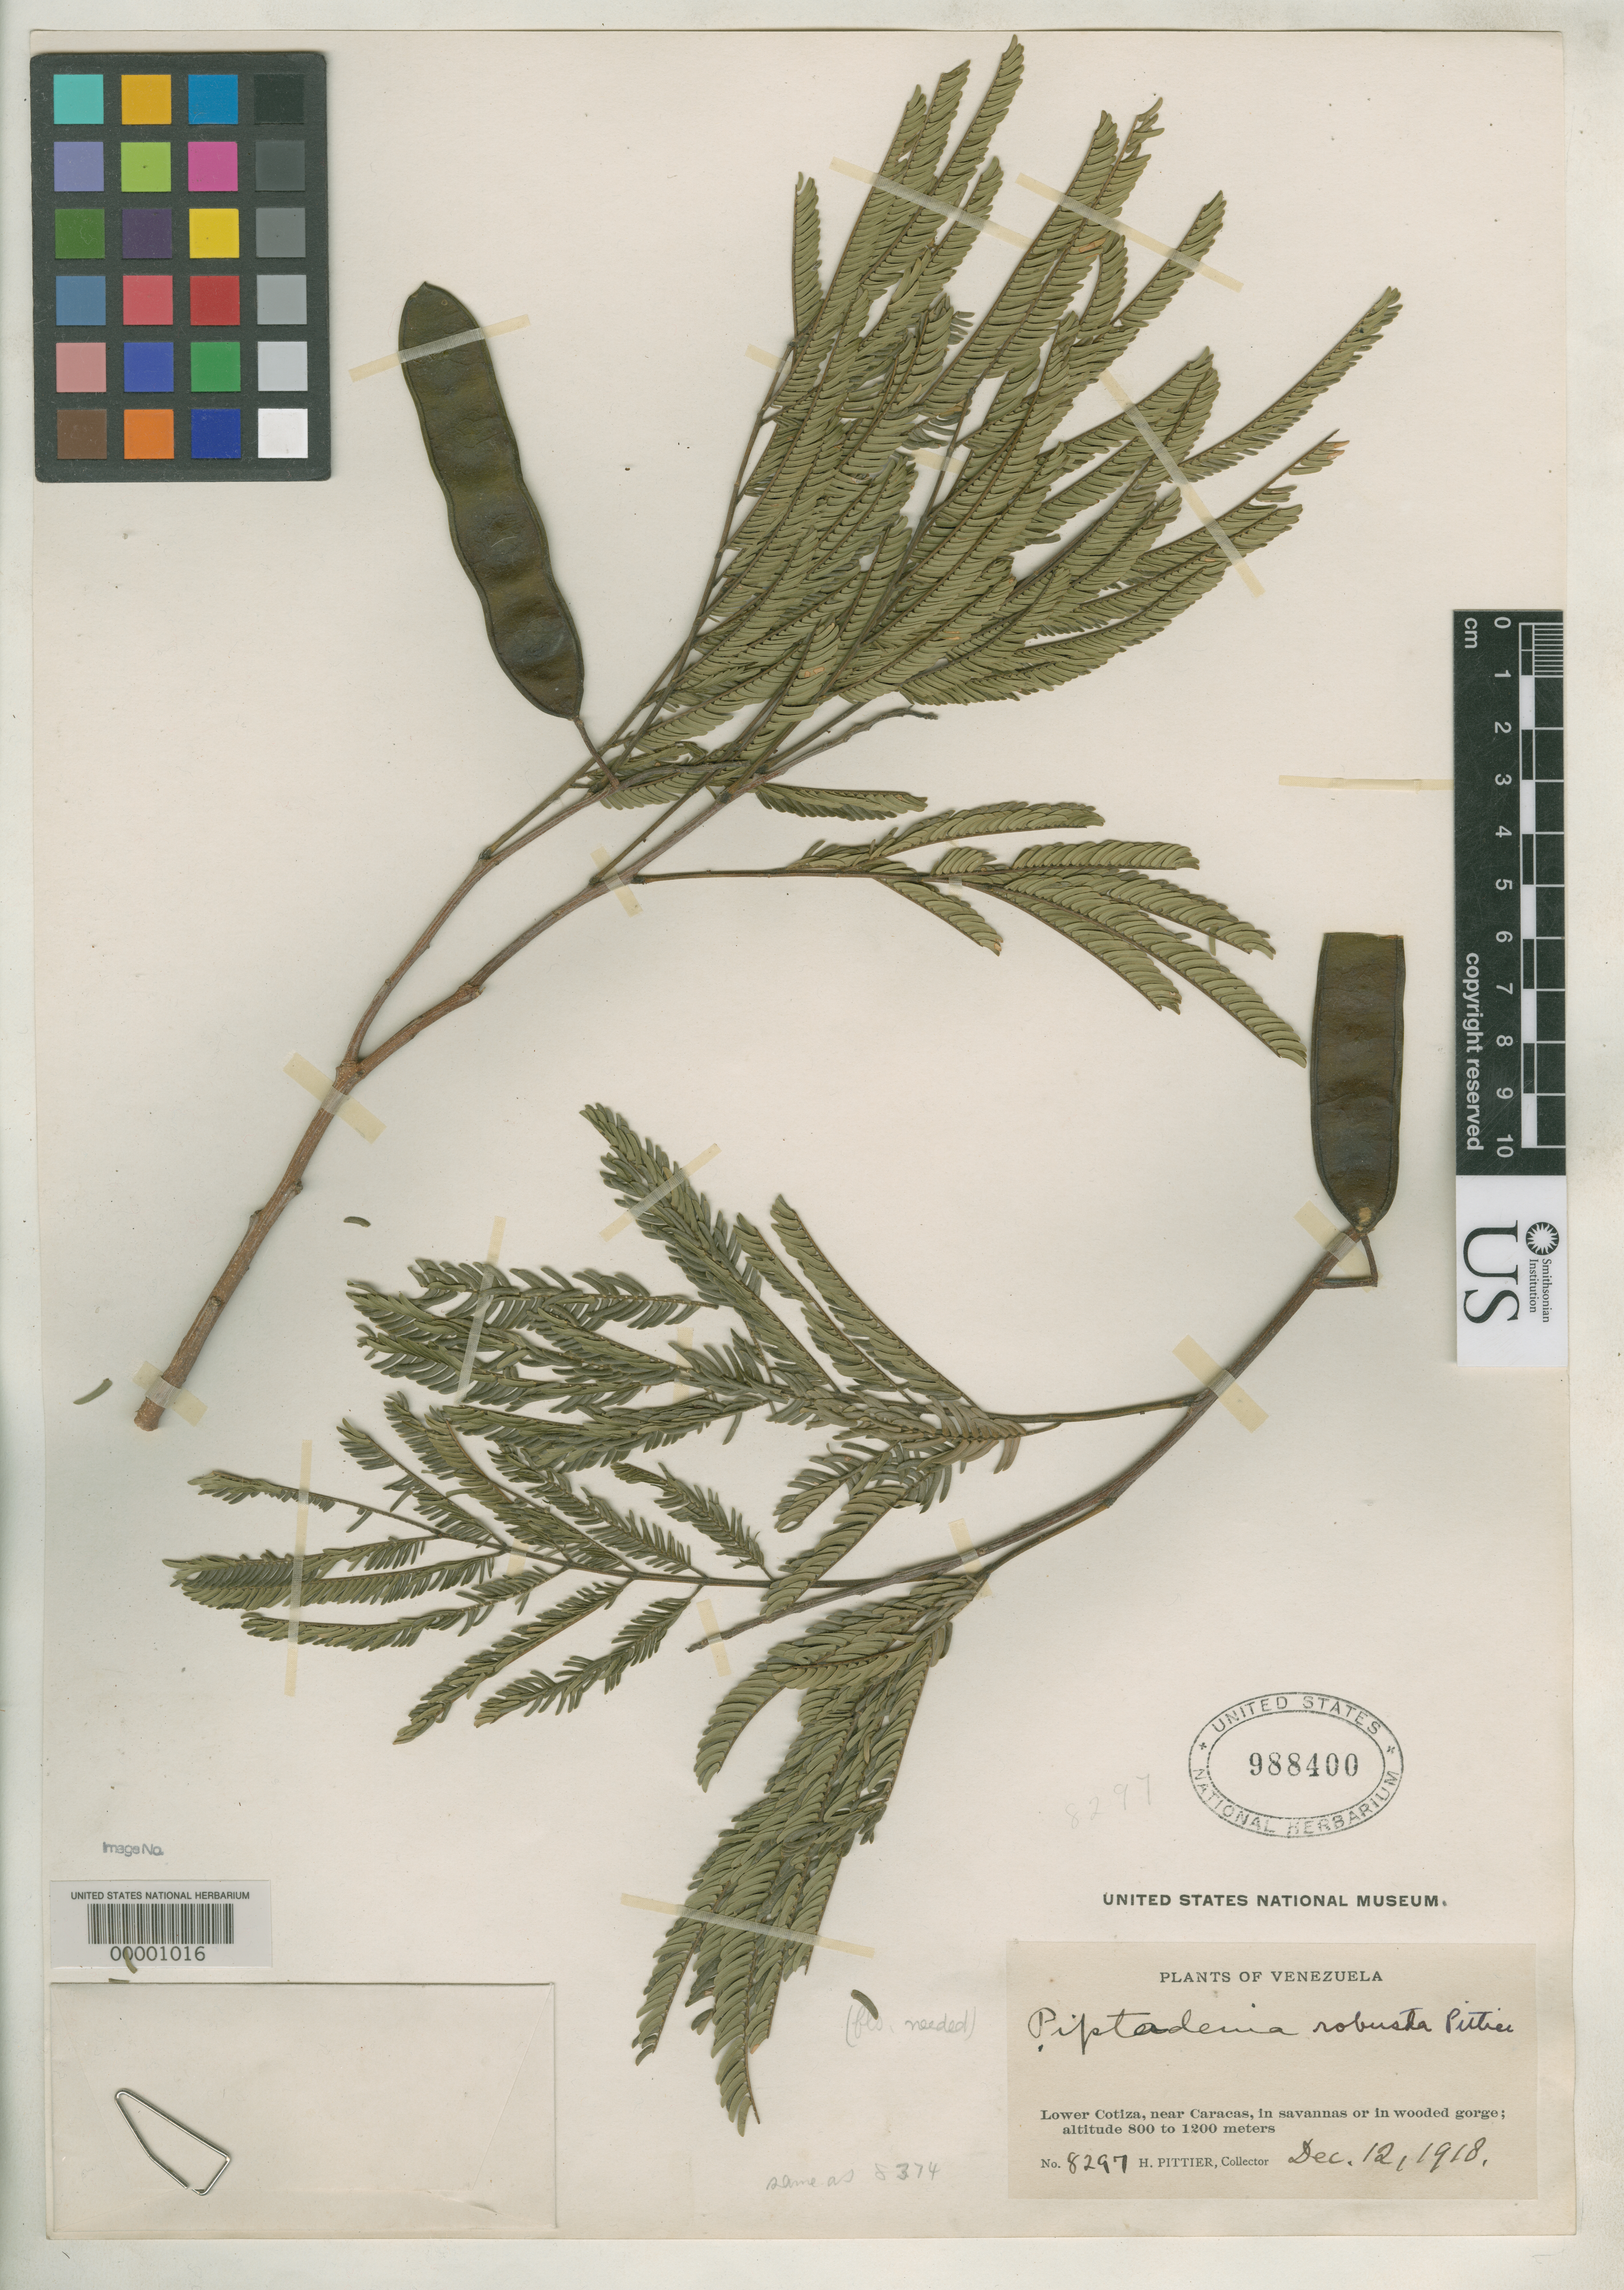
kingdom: Plantae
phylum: Tracheophyta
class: Magnoliopsida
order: Fabales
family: Fabaceae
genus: Piptadenia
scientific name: Piptadenia robusta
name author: Pittier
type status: Isotype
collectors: H. F. Pittier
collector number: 8297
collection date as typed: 12 Dec 1918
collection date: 1918-12-12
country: Venezuela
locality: Lower Cotiza, near Caracas.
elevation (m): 800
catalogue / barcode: US 988400